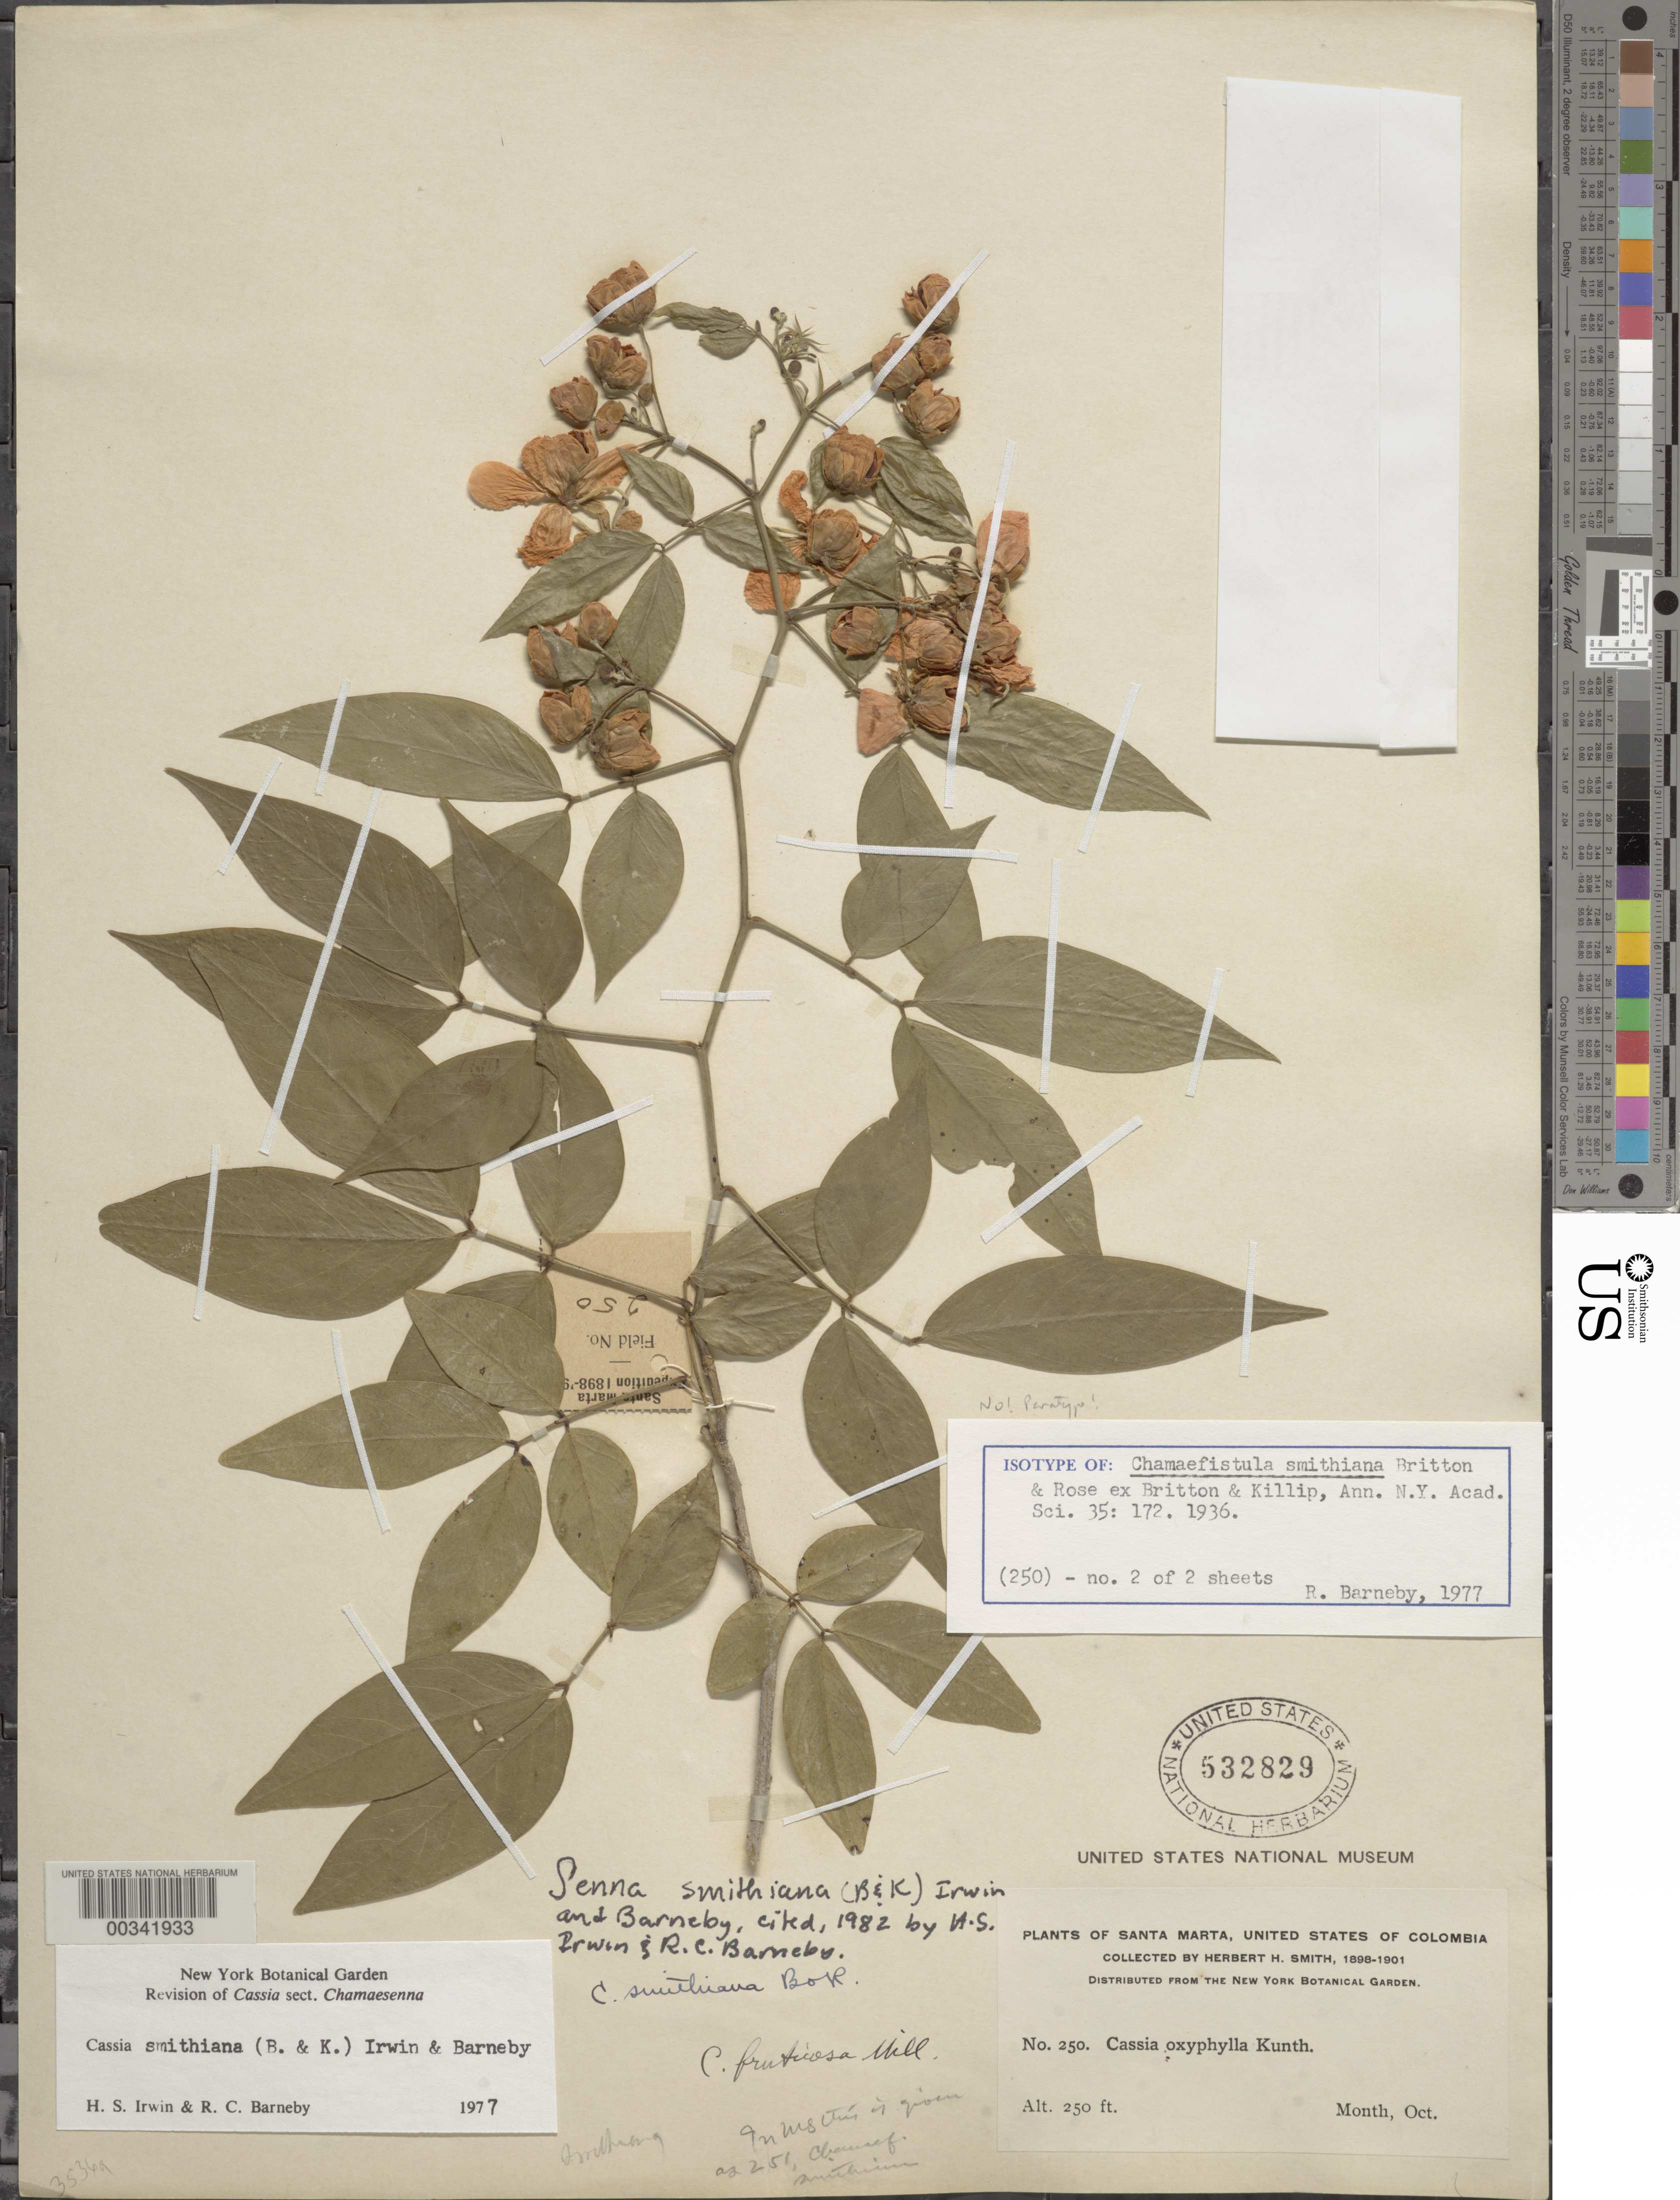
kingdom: Plantae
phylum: Tracheophyta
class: Magnoliopsida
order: Fabales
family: Fabaceae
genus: Senna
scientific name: Senna smithiana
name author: (Britton & Rose ex Britton & Killip) H.S. Irwin & Barneby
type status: Paratype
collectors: Herbert H. Smith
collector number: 250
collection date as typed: Oct 1898 to -- Oct 1901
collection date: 1898-10/1901-10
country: Colombia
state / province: Magdalena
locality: Santa Marta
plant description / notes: Erroneously annotated by Barneby (1977) as "Isotype" (see attached letter)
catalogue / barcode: US 532829